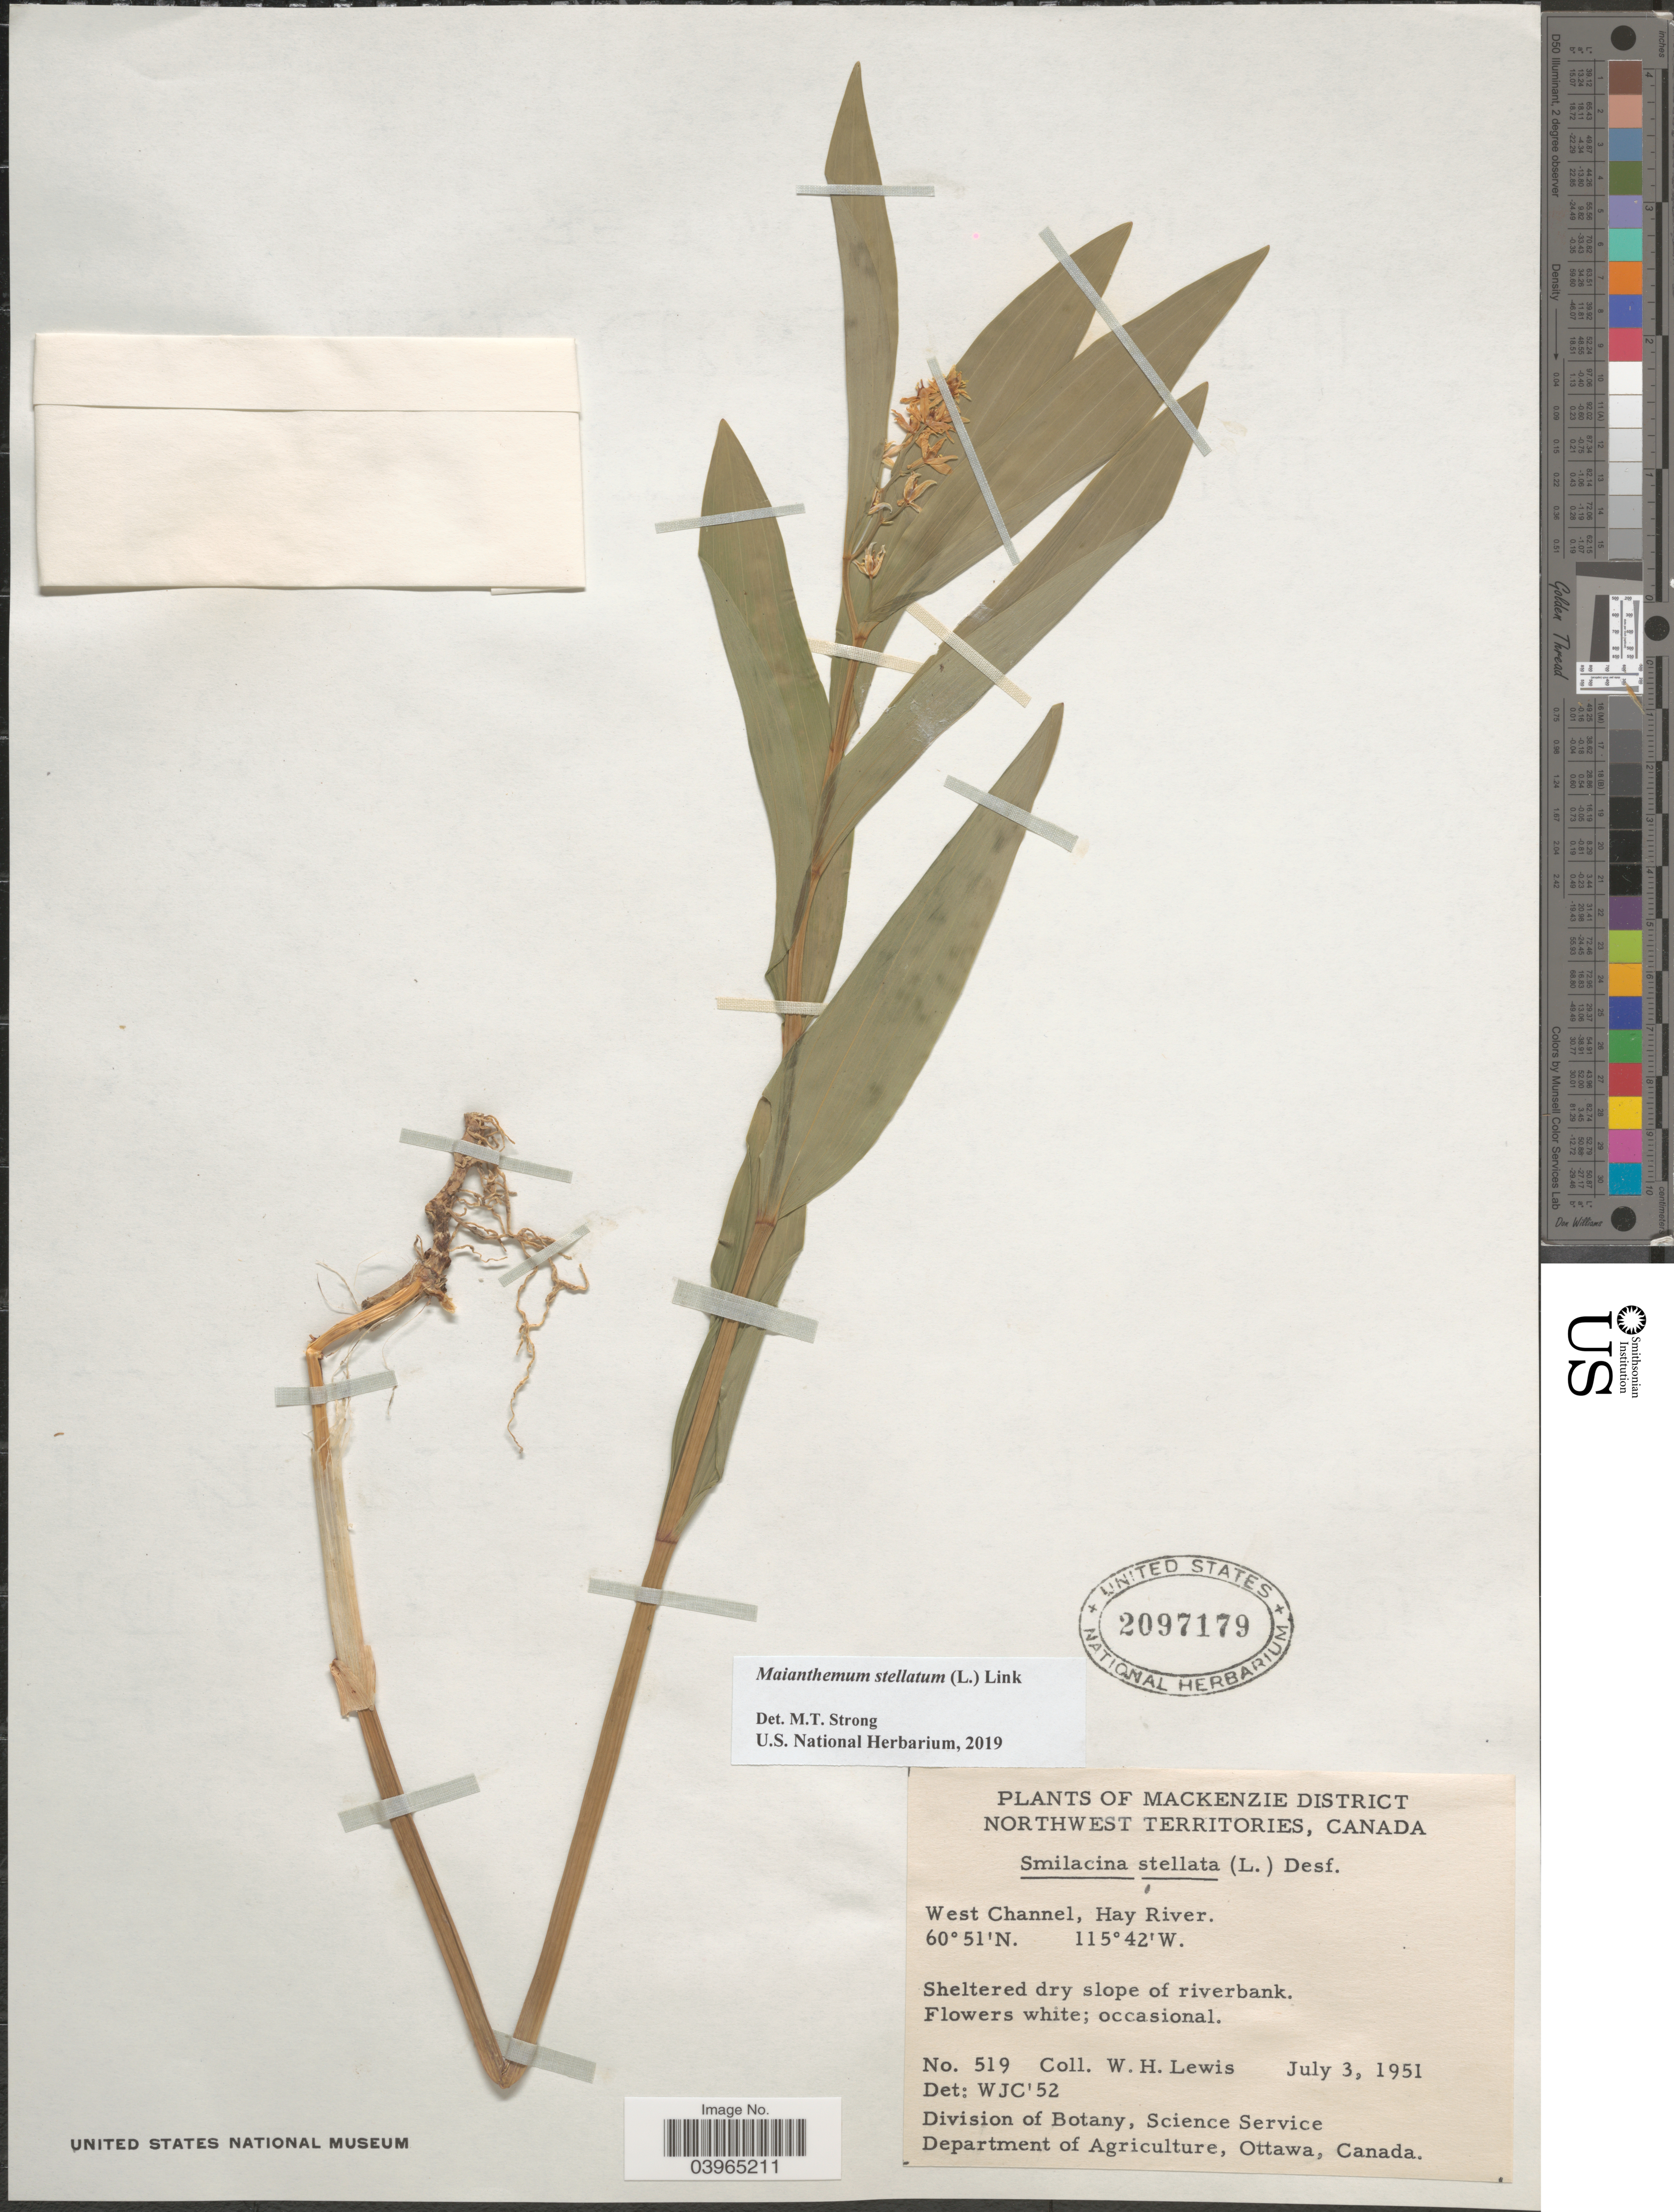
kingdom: Plantae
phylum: Tracheophyta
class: Liliopsida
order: Asparagales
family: Asparagaceae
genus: Maianthemum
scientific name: Maianthemum stellatum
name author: (L.) Link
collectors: W. H. Lewis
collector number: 519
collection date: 1951-07-03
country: Canada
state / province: Northwest Territories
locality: Mackenzie District. West Channel, Hay River.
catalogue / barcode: US 2097179